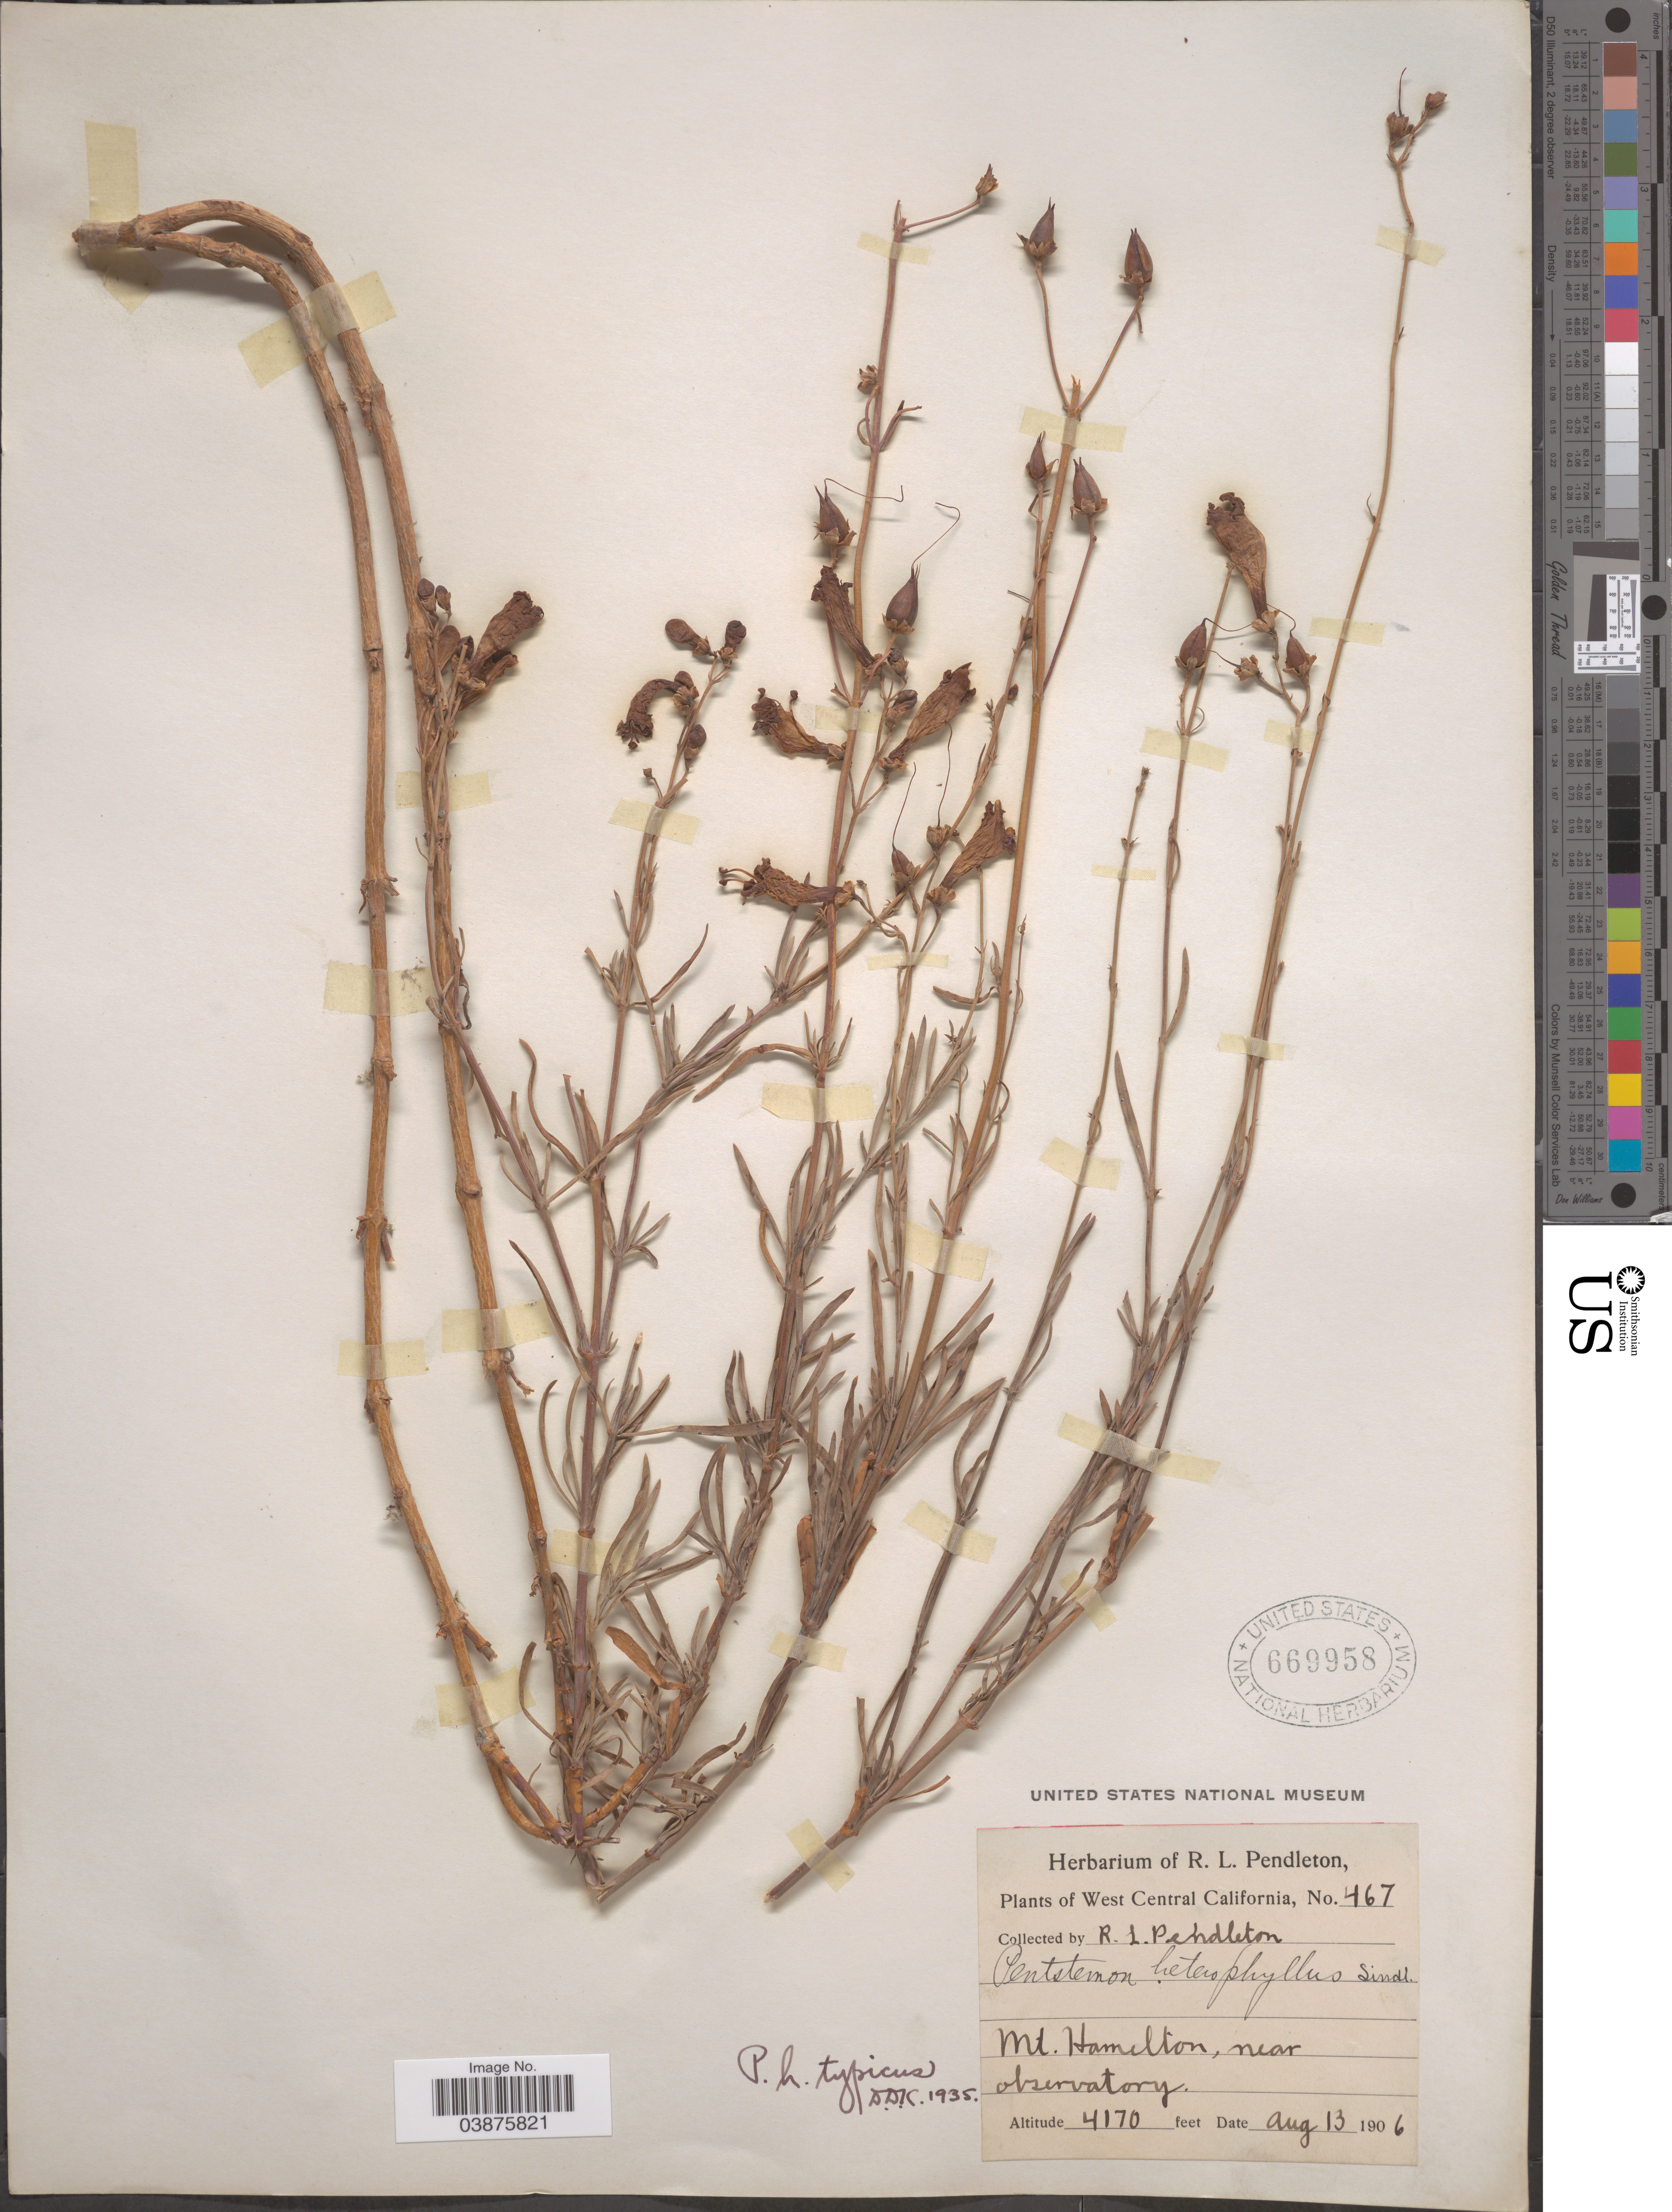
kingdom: Plantae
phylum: Tracheophyta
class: Magnoliopsida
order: Lamiales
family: Plantaginaceae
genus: Penstemon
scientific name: Penstemon heterophyllus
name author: Lindl.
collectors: R. Pendleton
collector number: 467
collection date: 1906-08-13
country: United States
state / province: California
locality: West Central California. Mt. Hamilton, near observatory.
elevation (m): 1271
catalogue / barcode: US 669958